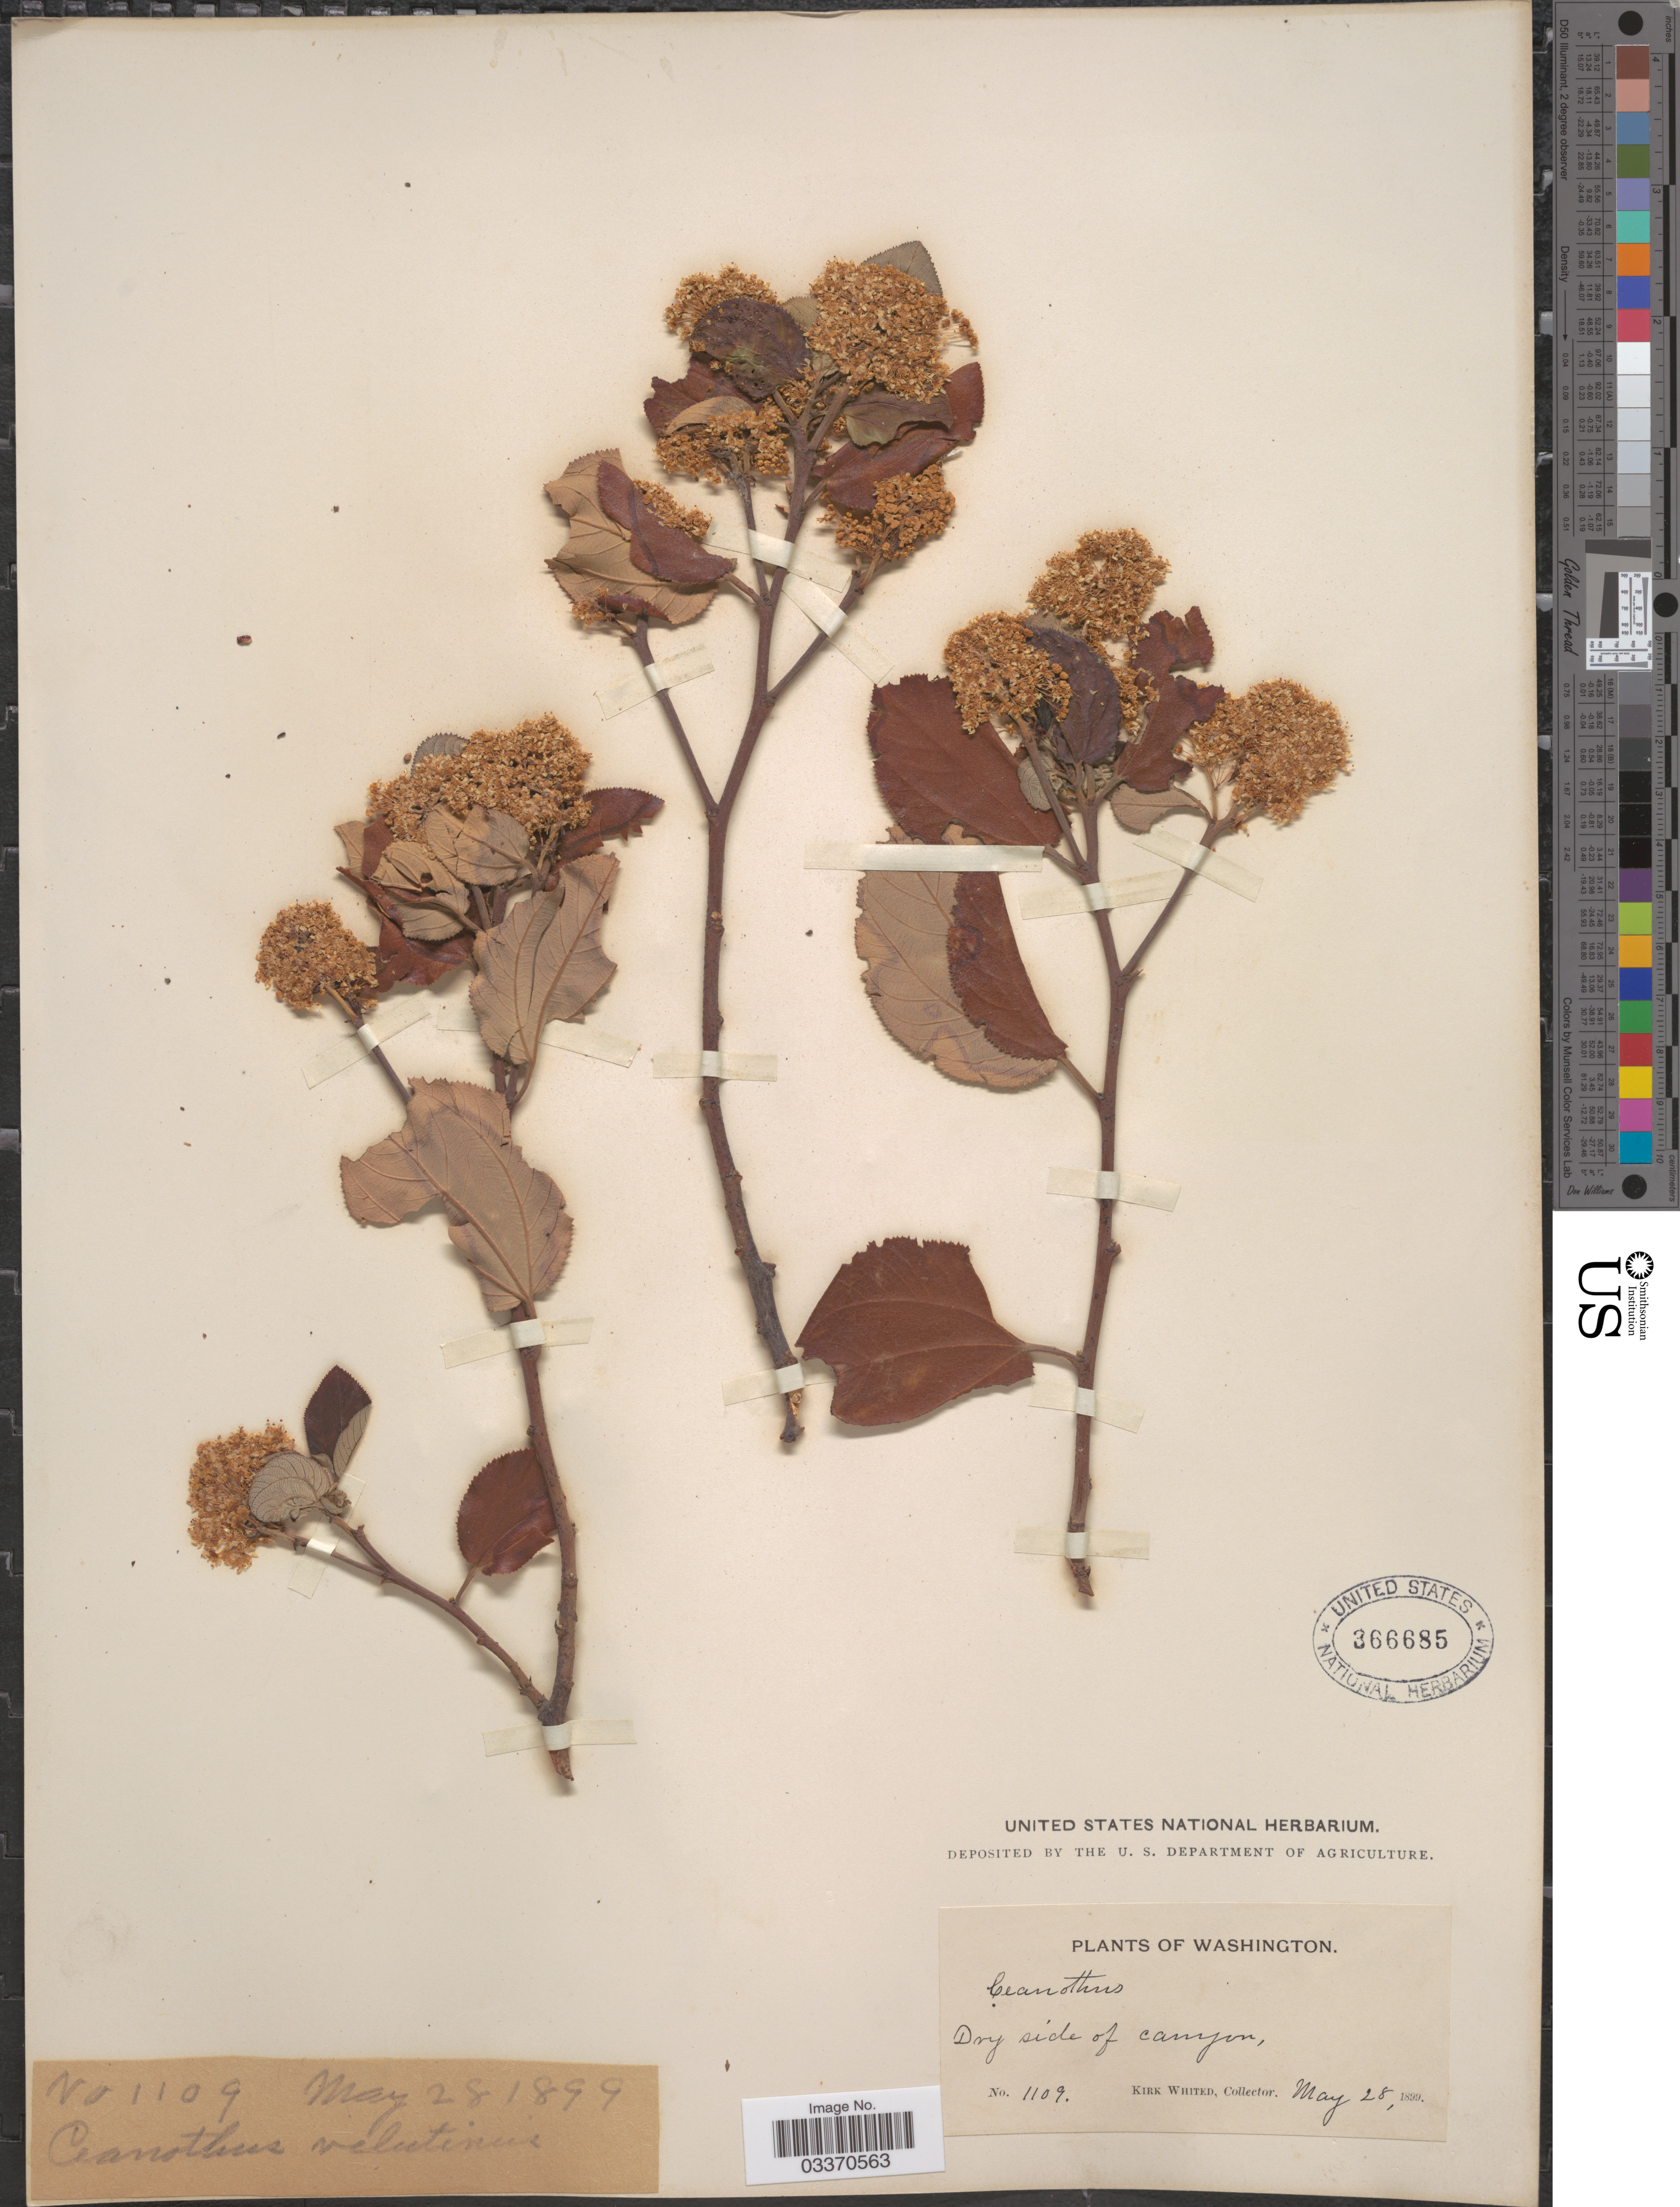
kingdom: Plantae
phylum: Tracheophyta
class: Magnoliopsida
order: Rosales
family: Rhamnaceae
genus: Ceanothus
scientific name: Ceanothus velutinus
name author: Douglas ex Hook.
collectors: K. Whited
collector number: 1109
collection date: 1899-05-28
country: United States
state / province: Washington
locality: Dry side of canyon.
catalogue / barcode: US 366685